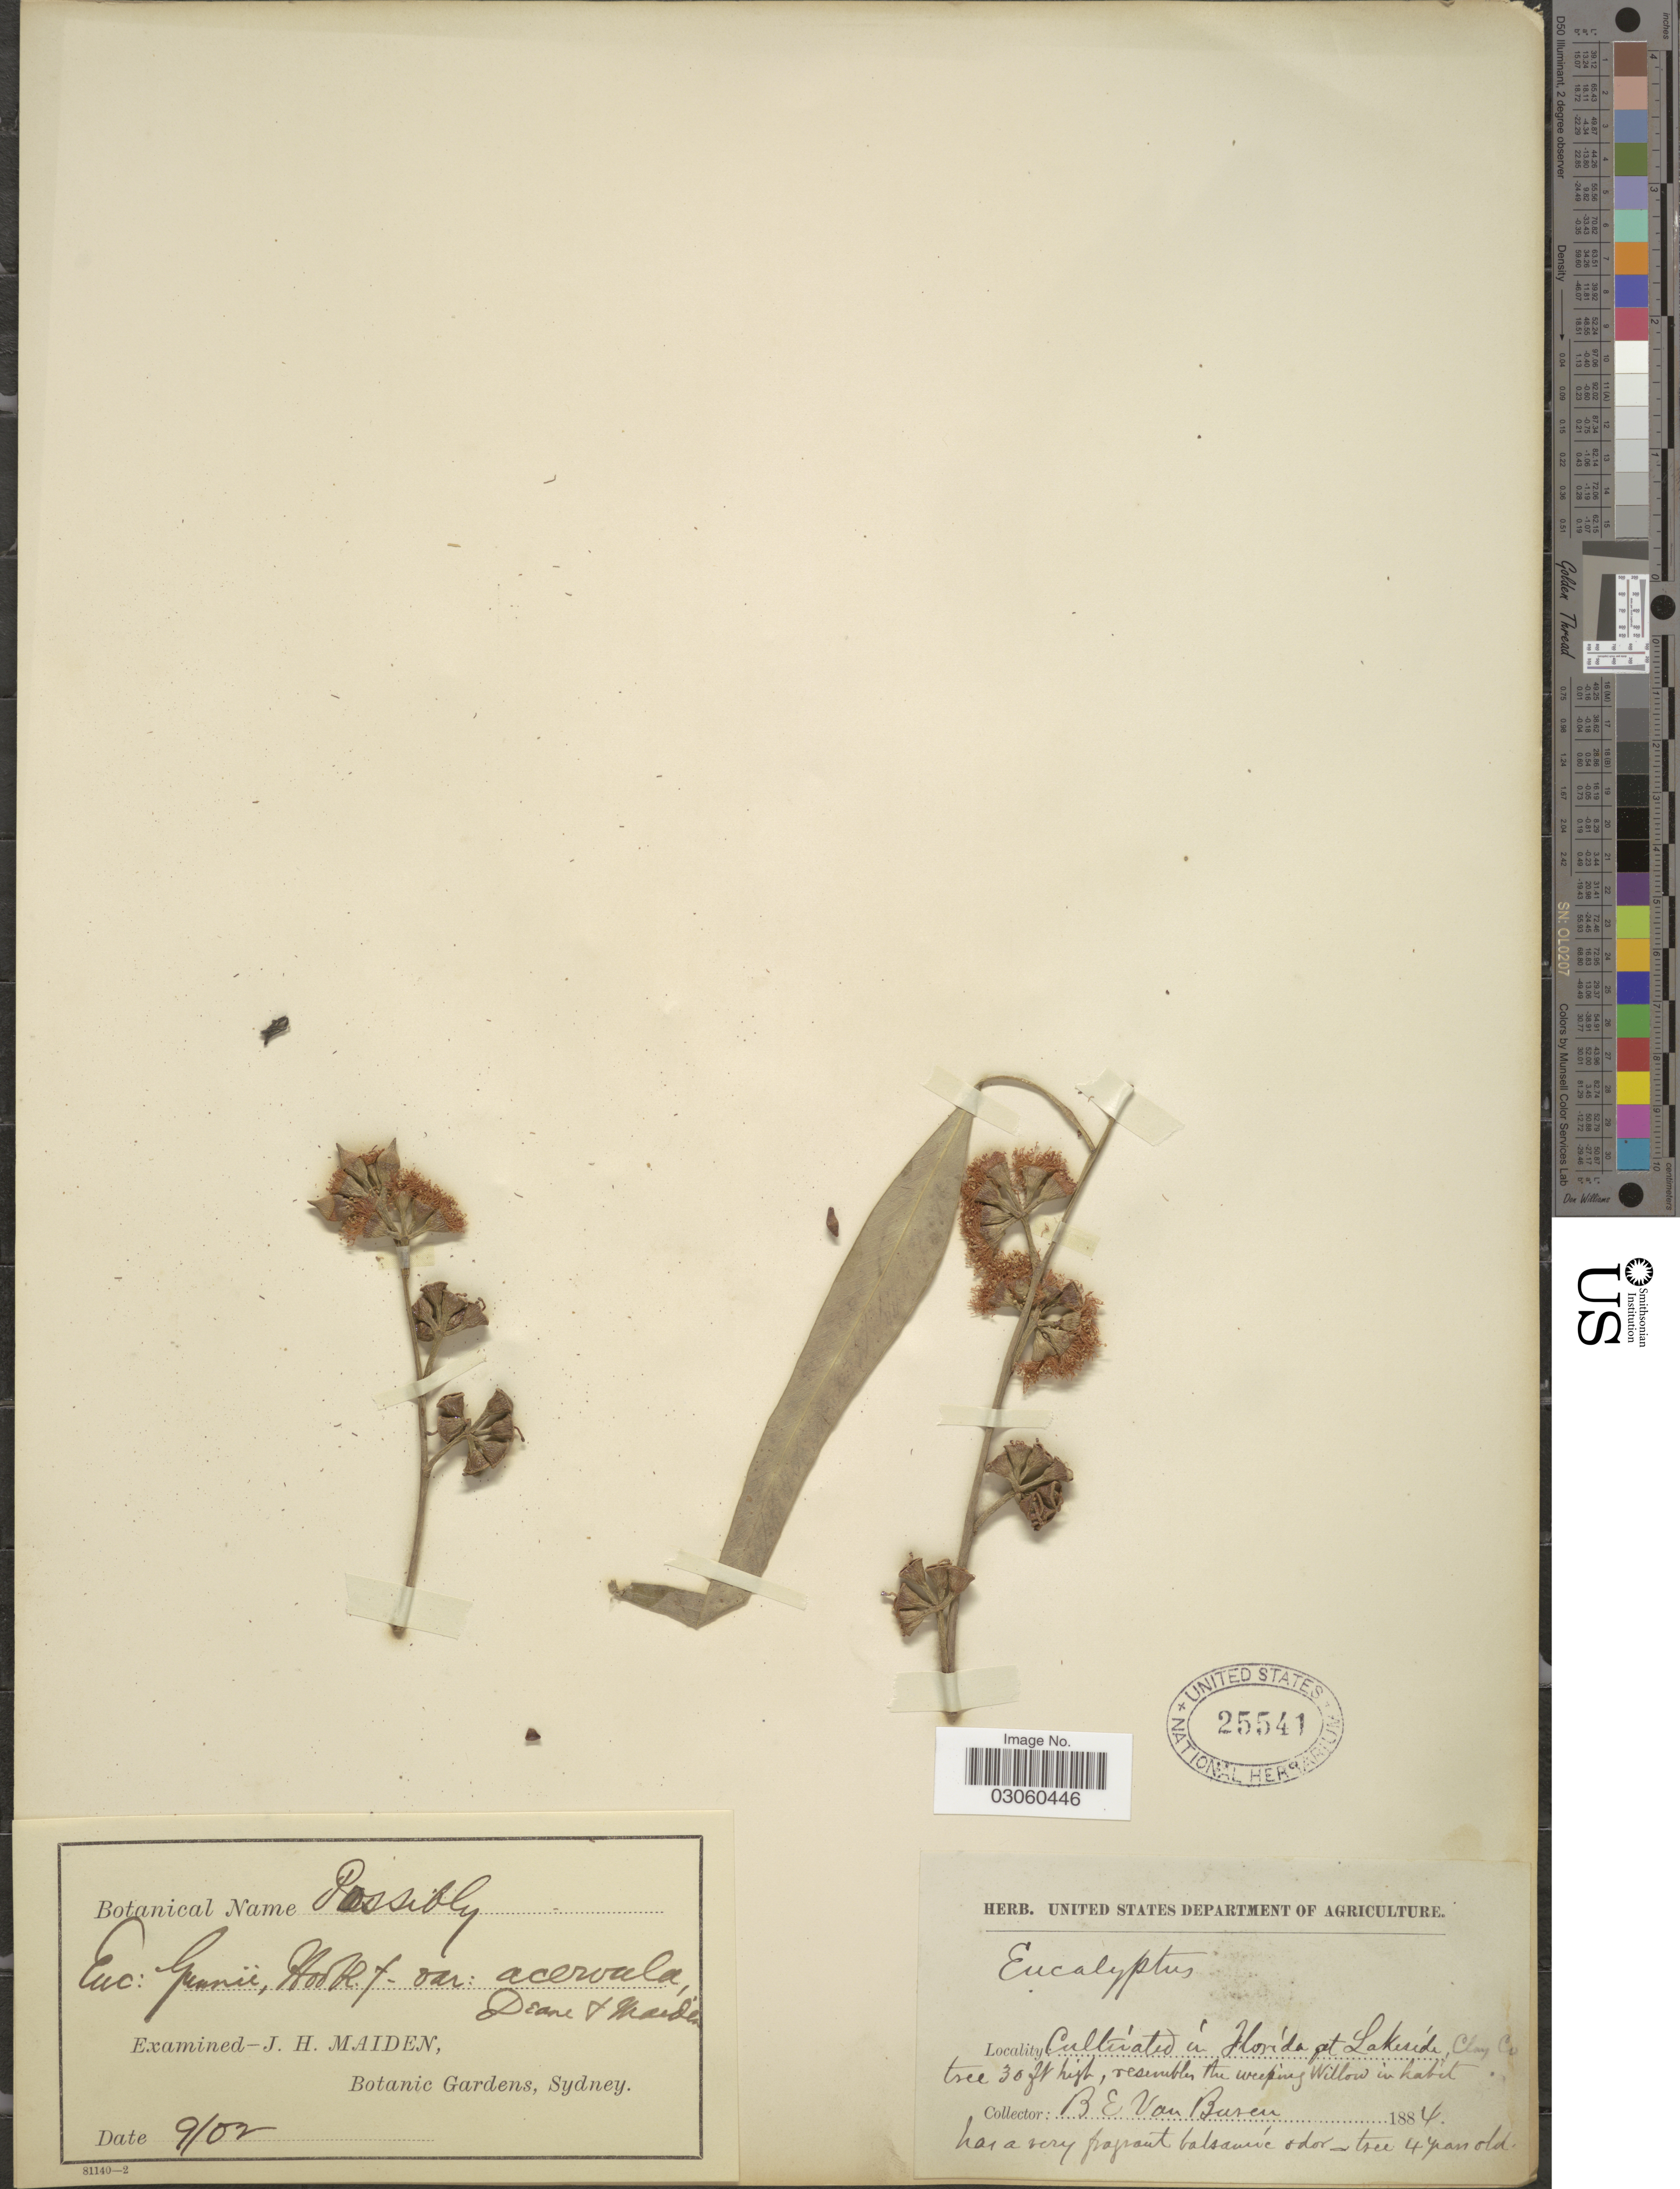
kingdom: Plantae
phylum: Tracheophyta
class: Magnoliopsida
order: Myrtales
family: Myrtaceae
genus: Eucalyptus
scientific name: Eucalyptus gunnii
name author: Hook. f.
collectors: B. Basen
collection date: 1884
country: United States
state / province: Florida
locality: Cultivated in Florida pt. Lakeside. Clay Co.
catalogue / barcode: US 25541